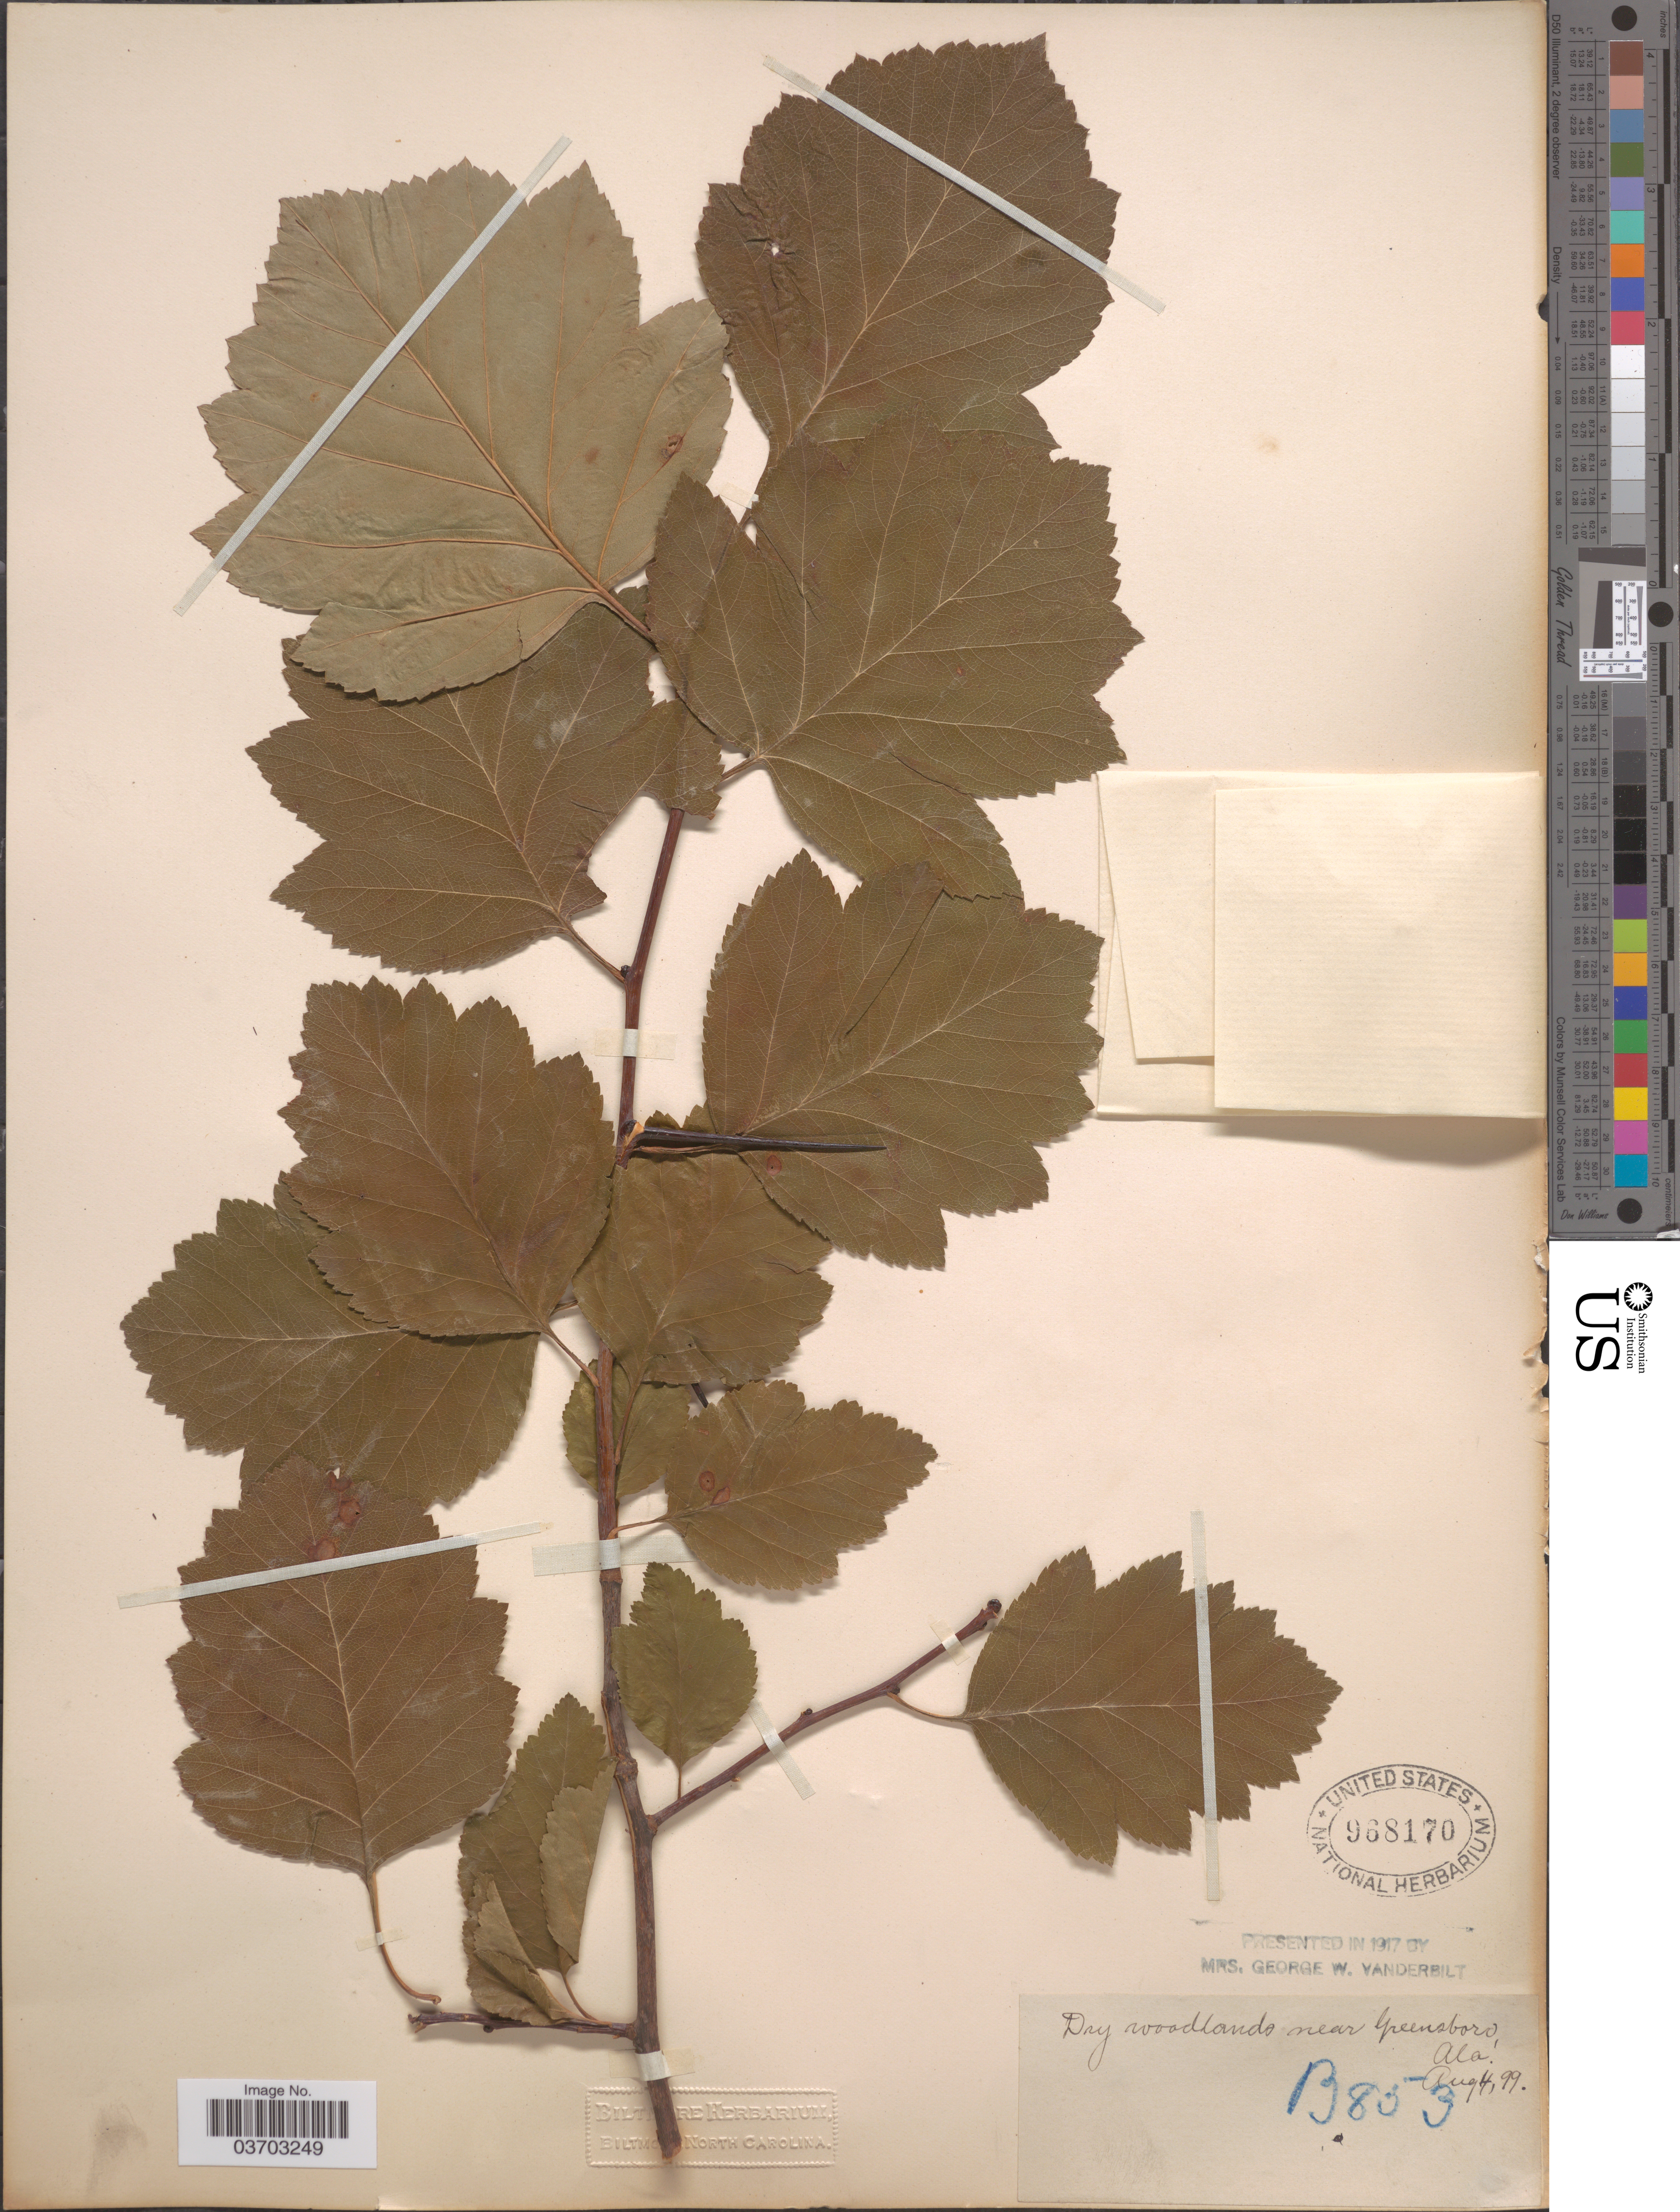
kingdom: Plantae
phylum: Tracheophyta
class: Magnoliopsida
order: Rosales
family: Rosaceae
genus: Crataegus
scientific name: Crataegus sp.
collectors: ex herb. Biltmore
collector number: B853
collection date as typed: Transcribed d/m/y: 4/8/99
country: United States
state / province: Alabama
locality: Dry woodlands near Greensboro.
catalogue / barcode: US 968170